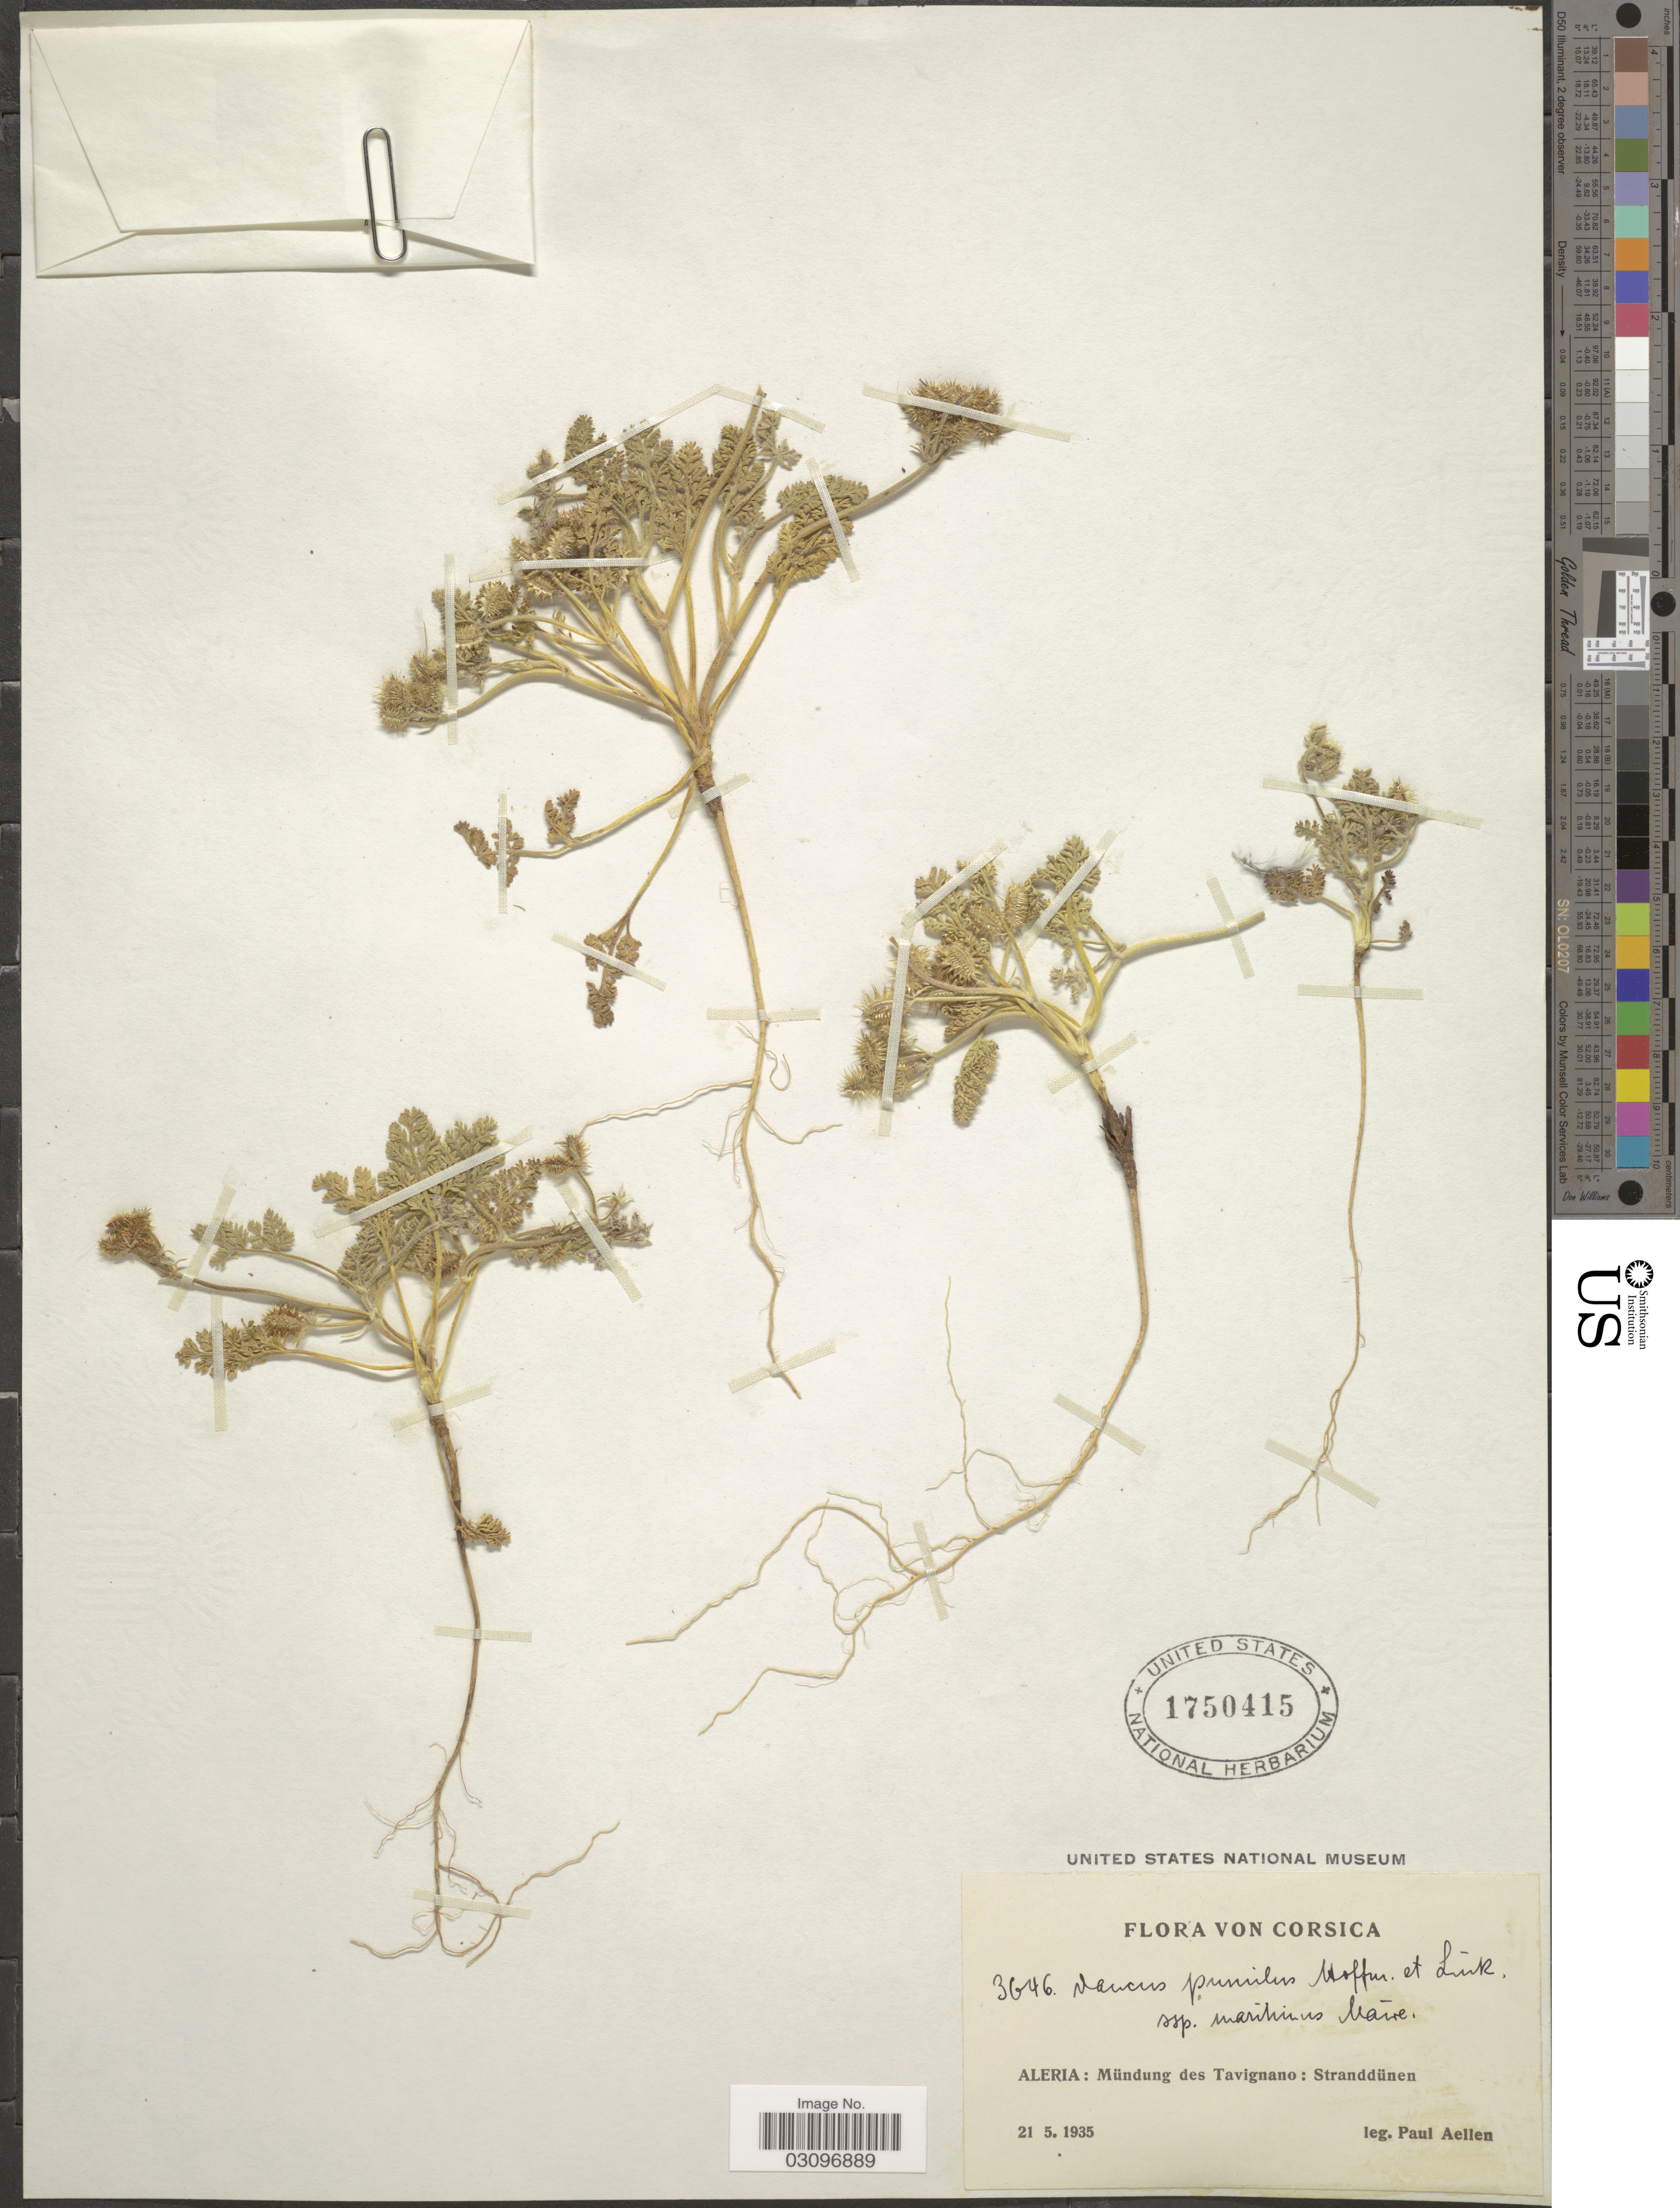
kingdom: Plantae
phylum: Tracheophyta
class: Magnoliopsida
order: Apiales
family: Apiaceae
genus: Daucus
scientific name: Daucus pumilus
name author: (L.) Hoffmanns. & Link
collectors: P. Aellen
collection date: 1935-05-21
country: France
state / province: Corsica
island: Corse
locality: Aleria: Mündung des Tavignano: Stranddünen.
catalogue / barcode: US 1750415